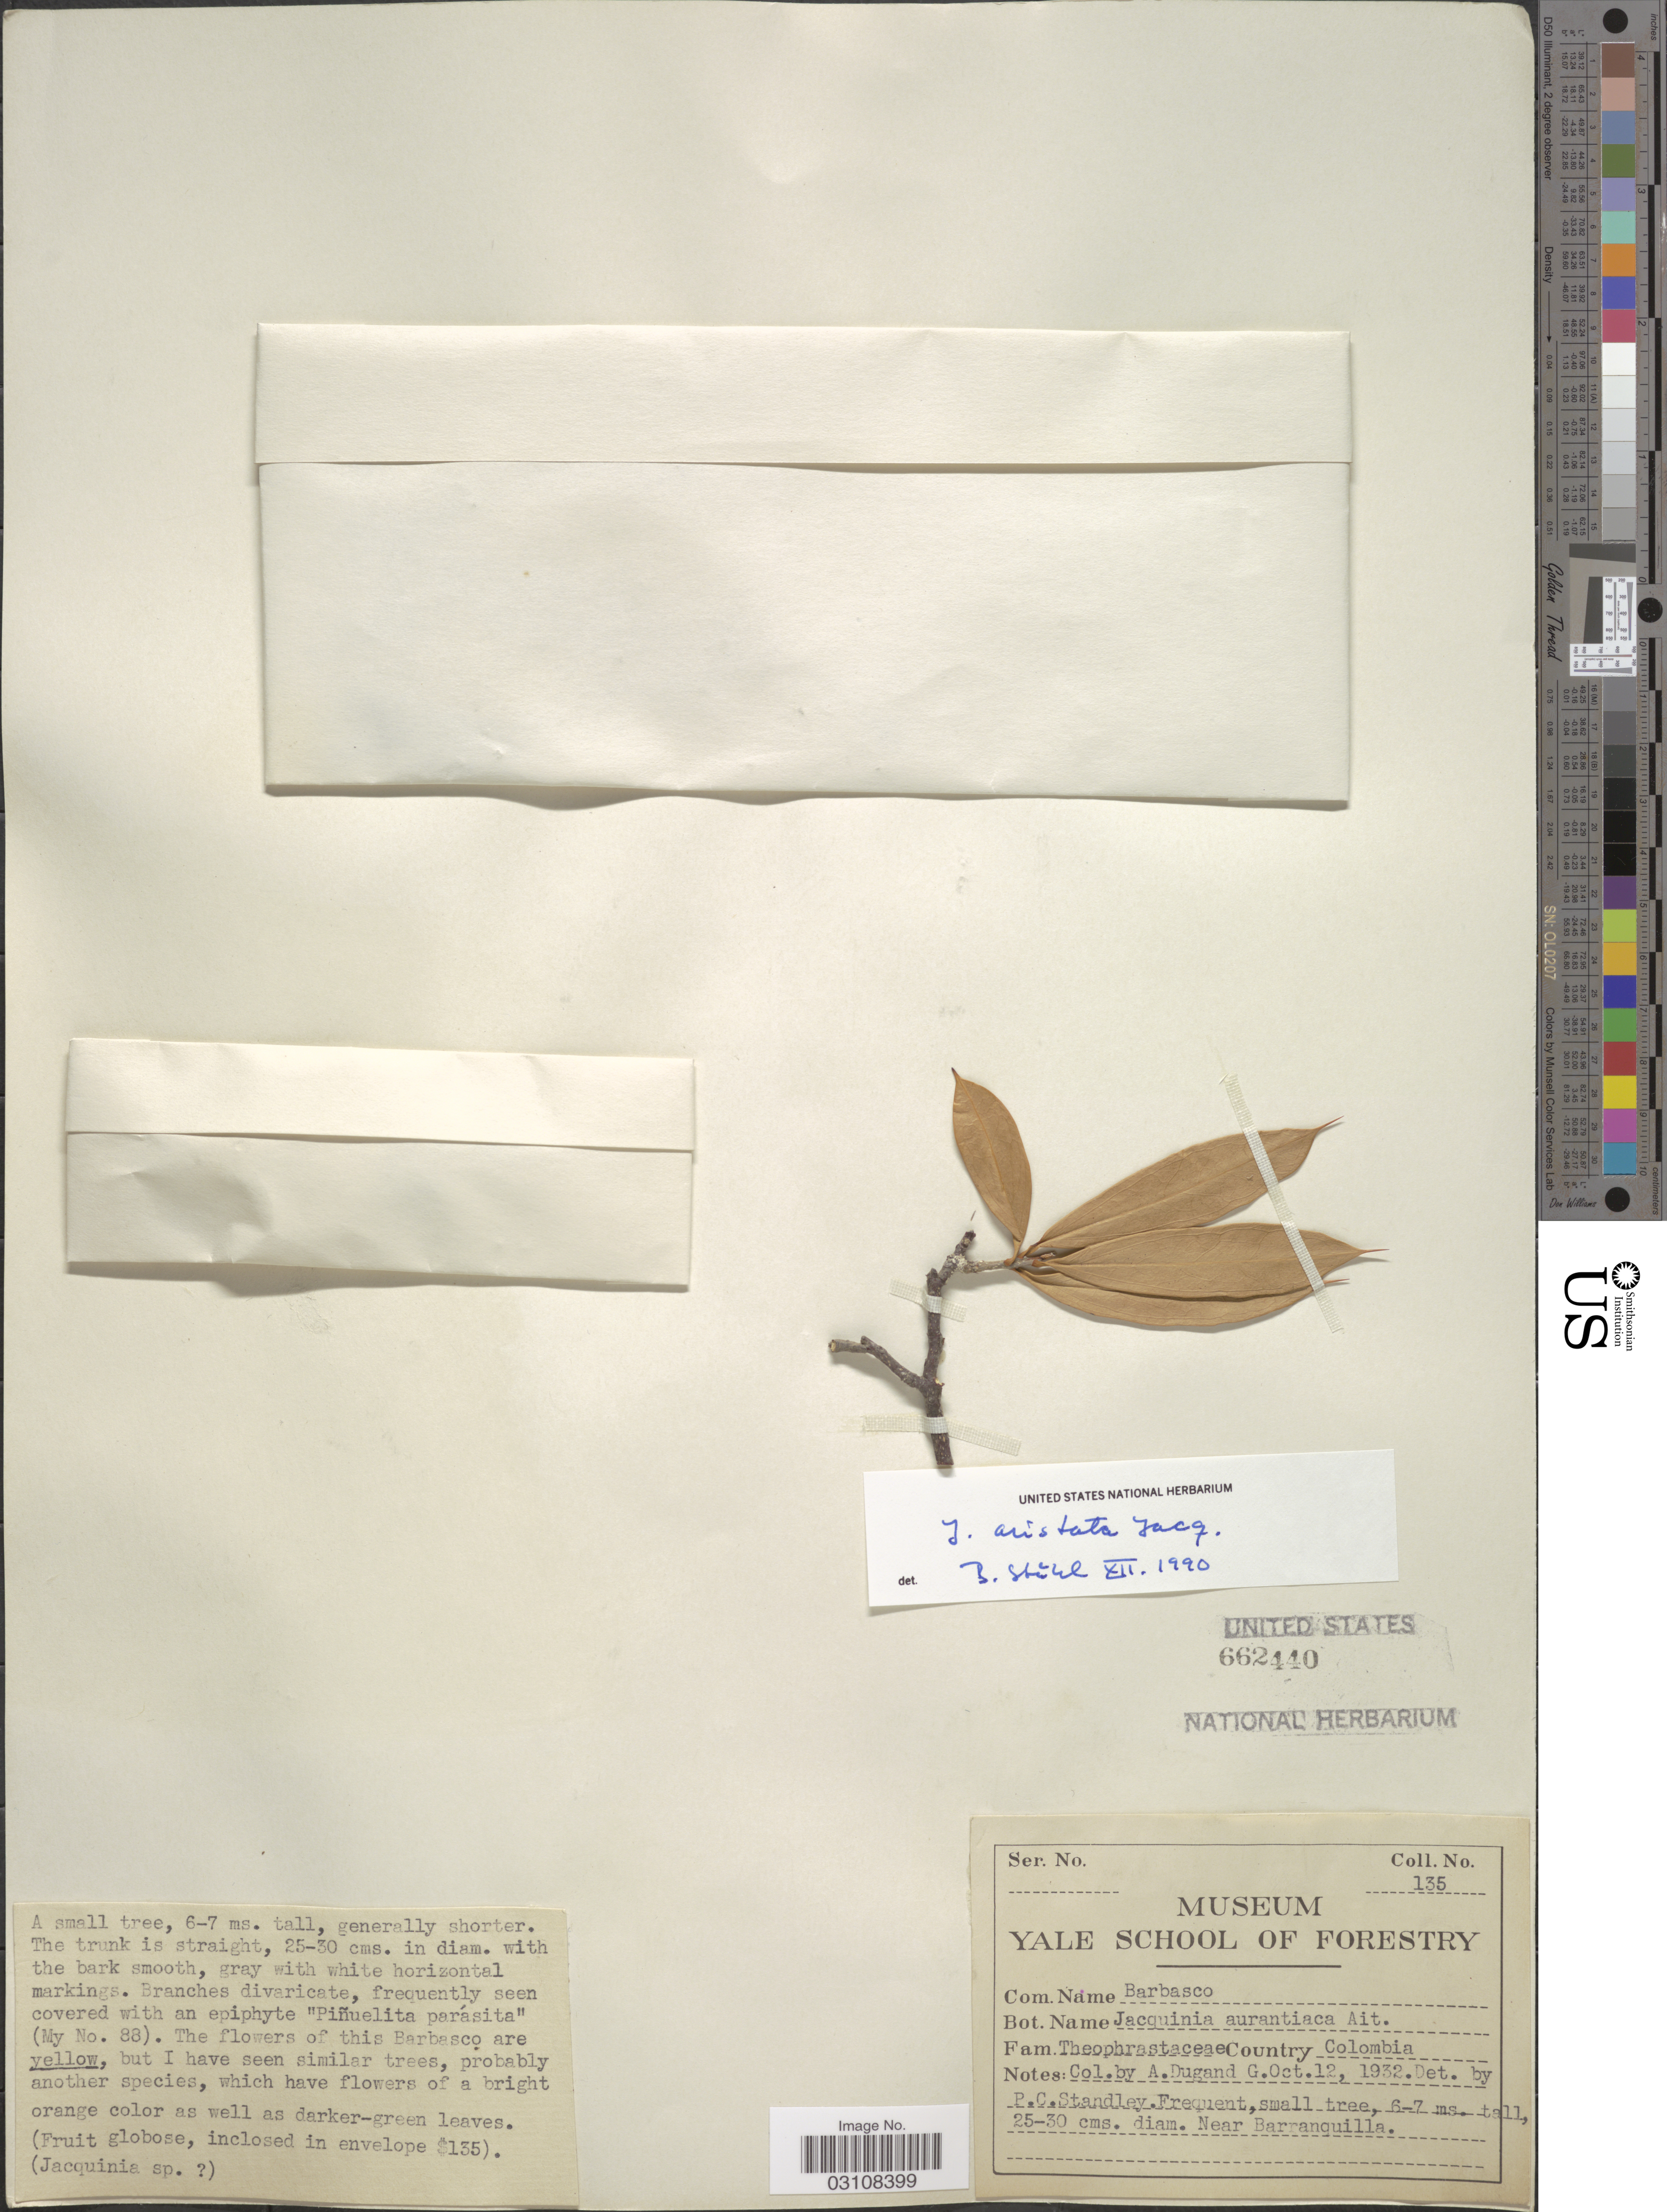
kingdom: Plantae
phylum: Tracheophyta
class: Magnoliopsida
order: Ericales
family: Primulaceae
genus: Bonellia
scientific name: Bonellia frutescens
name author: (Mill.) B. Ståhl & Källersjö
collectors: A. Dugand G.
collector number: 135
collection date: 1932-10-12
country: Colombia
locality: Near Barranquilla.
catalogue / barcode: US 662440